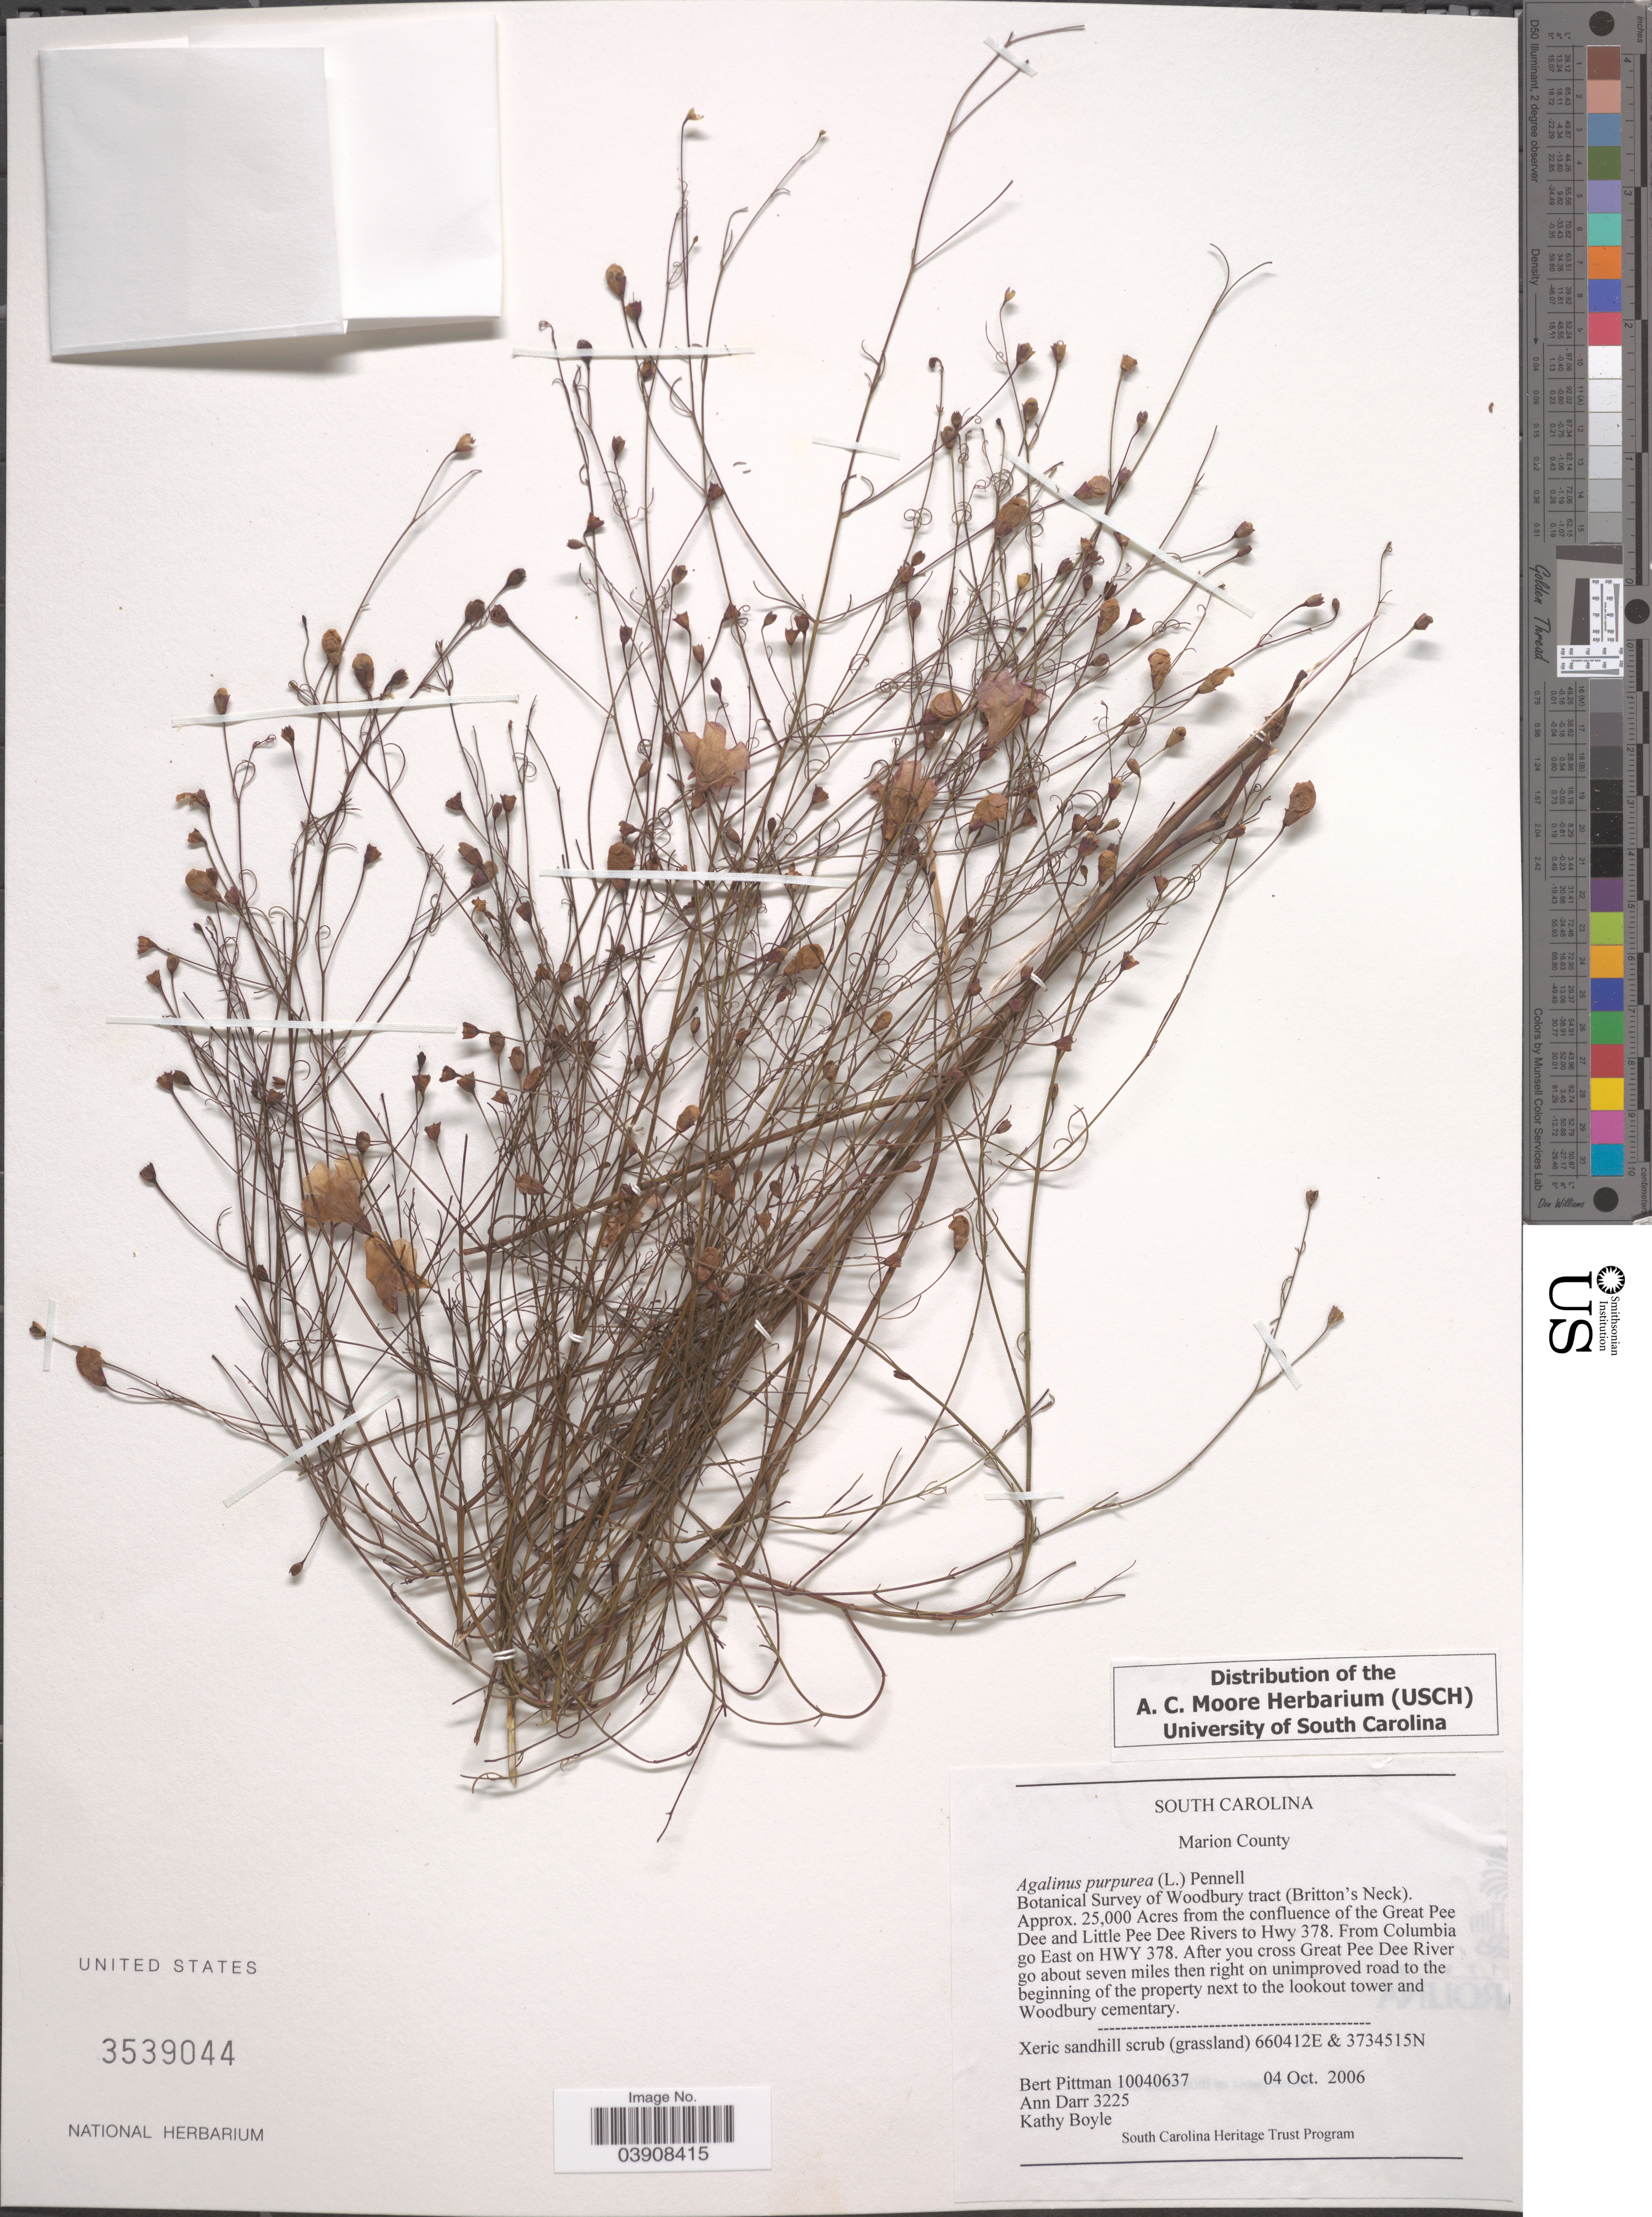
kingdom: Plantae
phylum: Tracheophyta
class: Magnoliopsida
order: Lamiales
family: Orobanchaceae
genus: Agalinis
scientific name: Agalinis purpurea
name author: (L.) Pennell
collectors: B. Pittman, A. Darr & K. Boyle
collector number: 10040637/3225?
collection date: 2006-10-04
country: United States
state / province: South Carolina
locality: Marion City. Botanical Survey of Woodbury tract (Britton's Neck). Approx. 25,000 Acres from the confluence of the Great Pee Dee and Little Pee Dee Rivers to Hwy 378. From Columbia go East on HWY 378. After you cross Great Pee Dee River go about seven miles then right on unimproved road to the beginning of the property next to the lookout tower and Woodbury cemetery.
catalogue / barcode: US 3539044